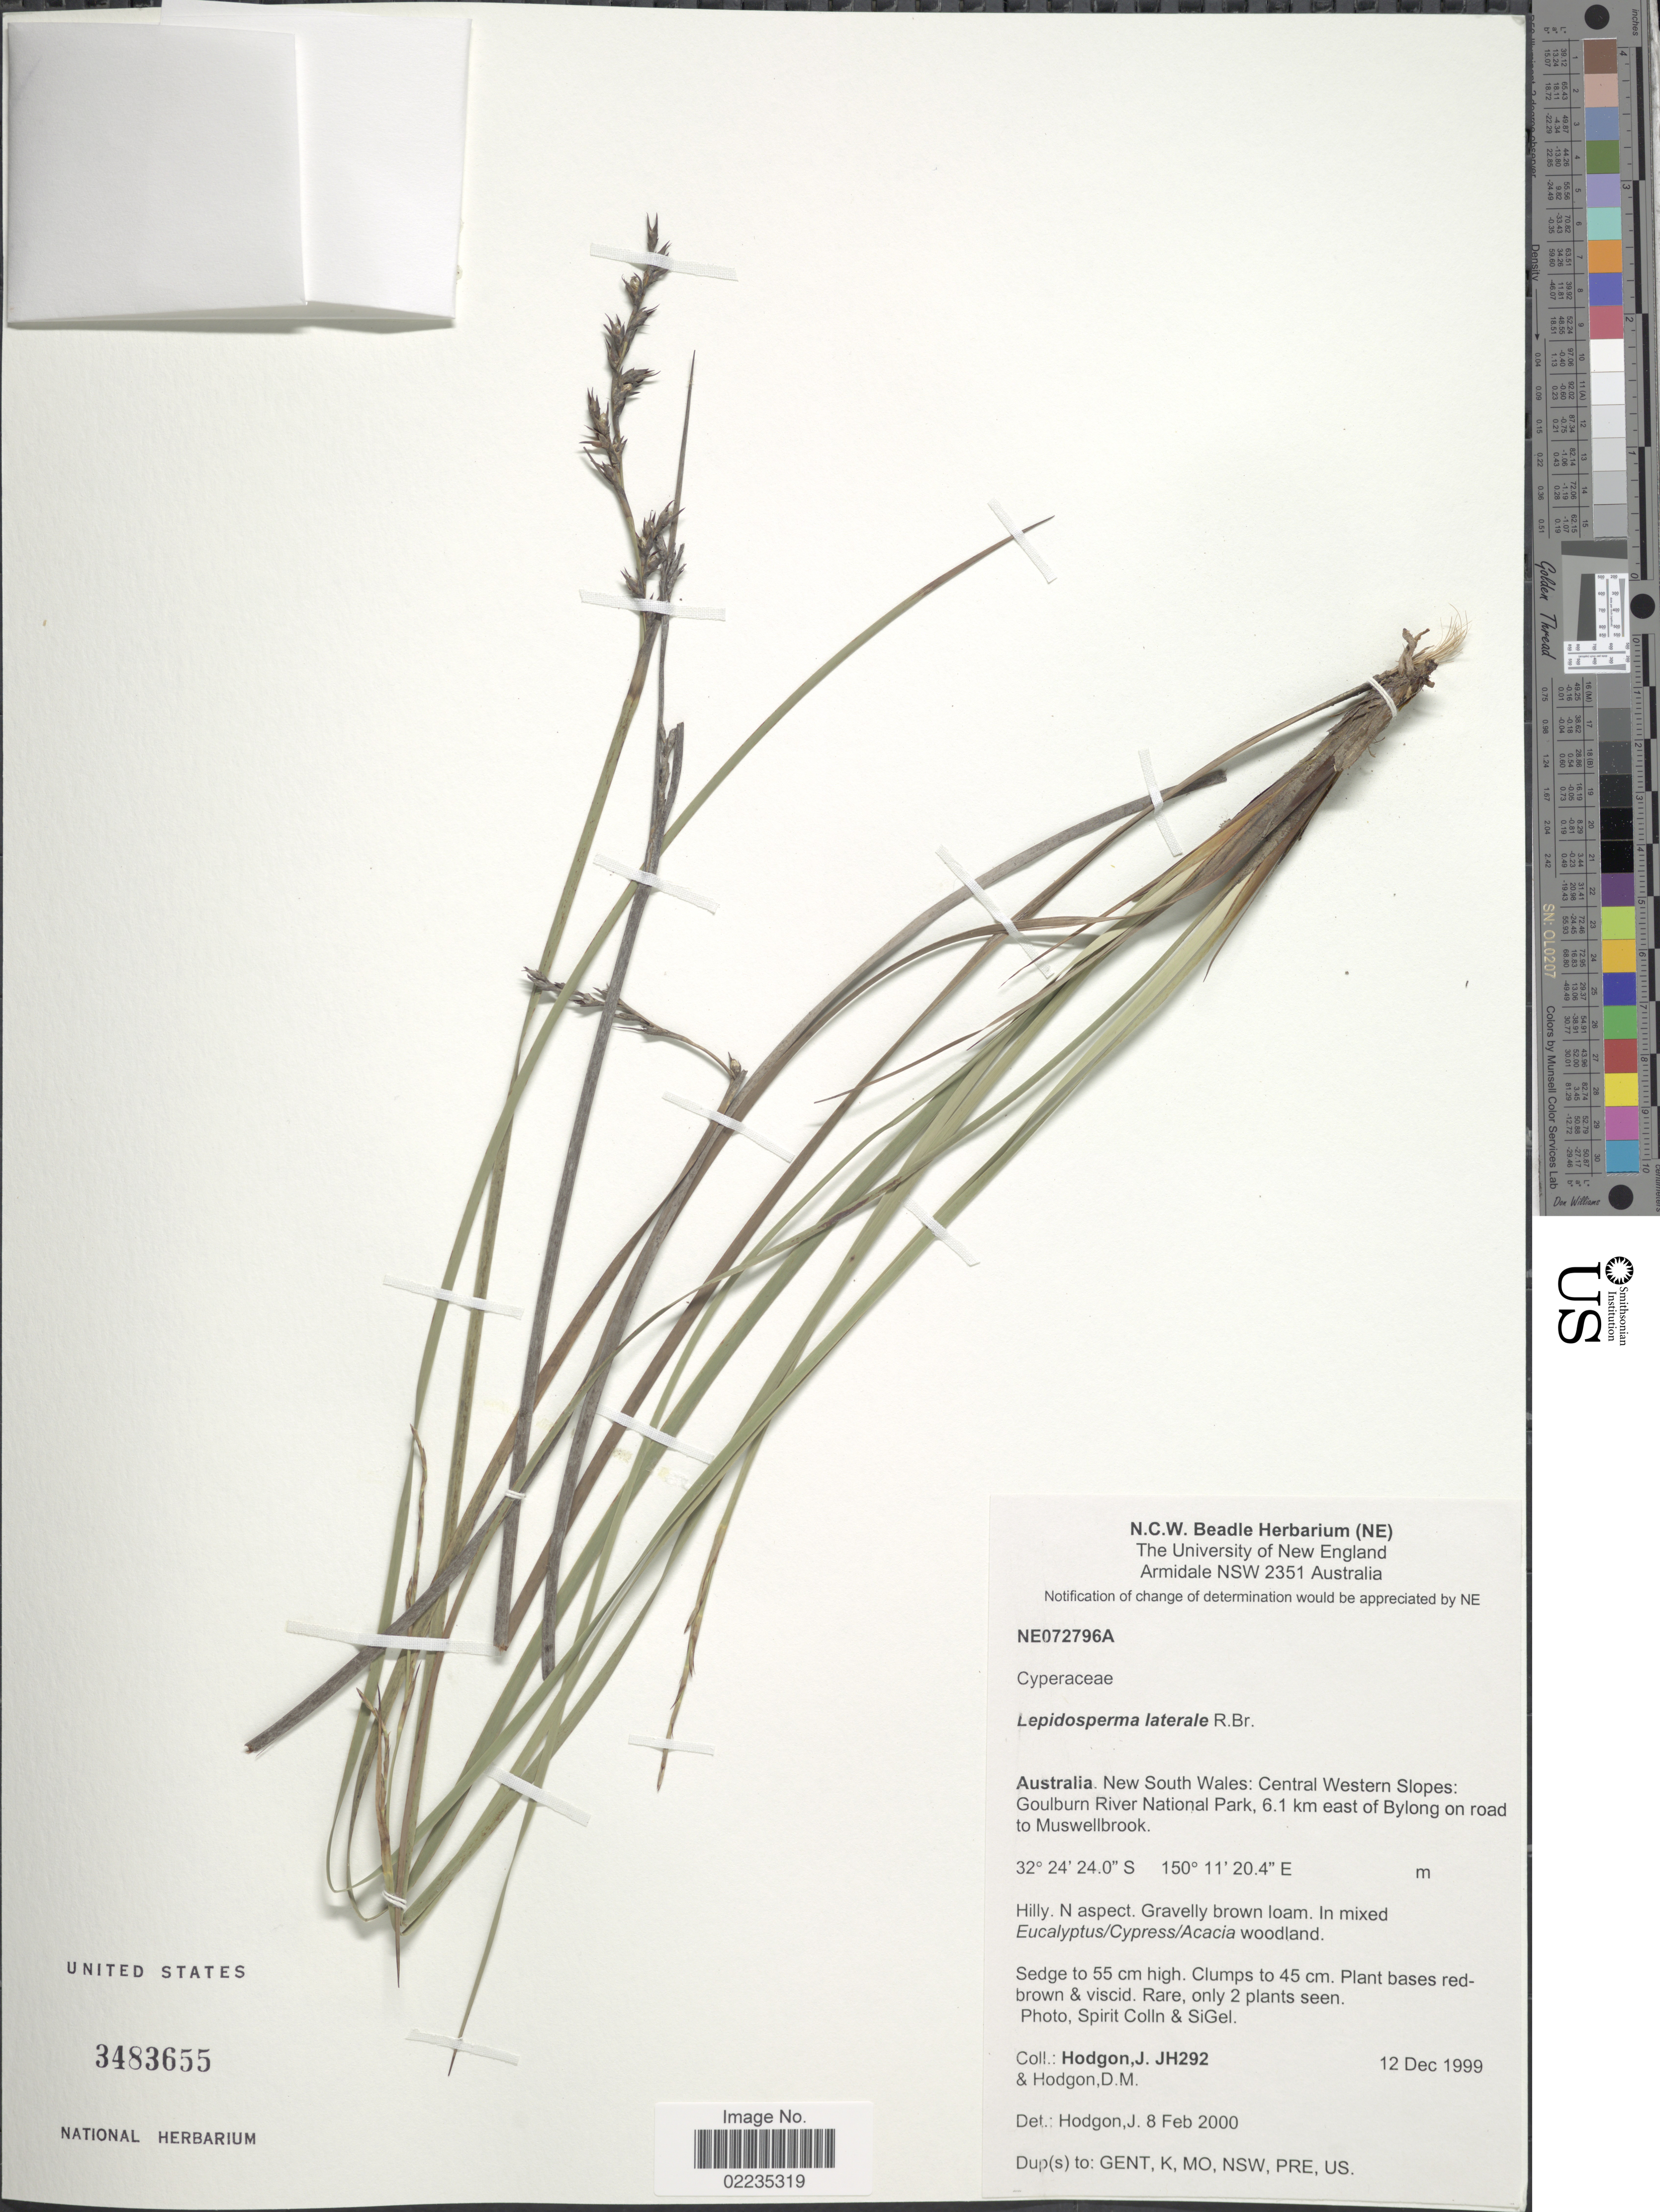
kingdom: Plantae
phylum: Tracheophyta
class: Liliopsida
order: Poales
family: Cyperaceae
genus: Lepidosperma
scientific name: Lepidosperma laterale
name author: R. Br.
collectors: J. Hodgon & D. Hodgon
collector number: JH292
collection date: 1999-12-12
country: Australia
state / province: New South Wales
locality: Central Western Slopes: Goulburn River National Park, 6.1 km east of Bylong on road to Muswellbrook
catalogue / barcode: US 3483655